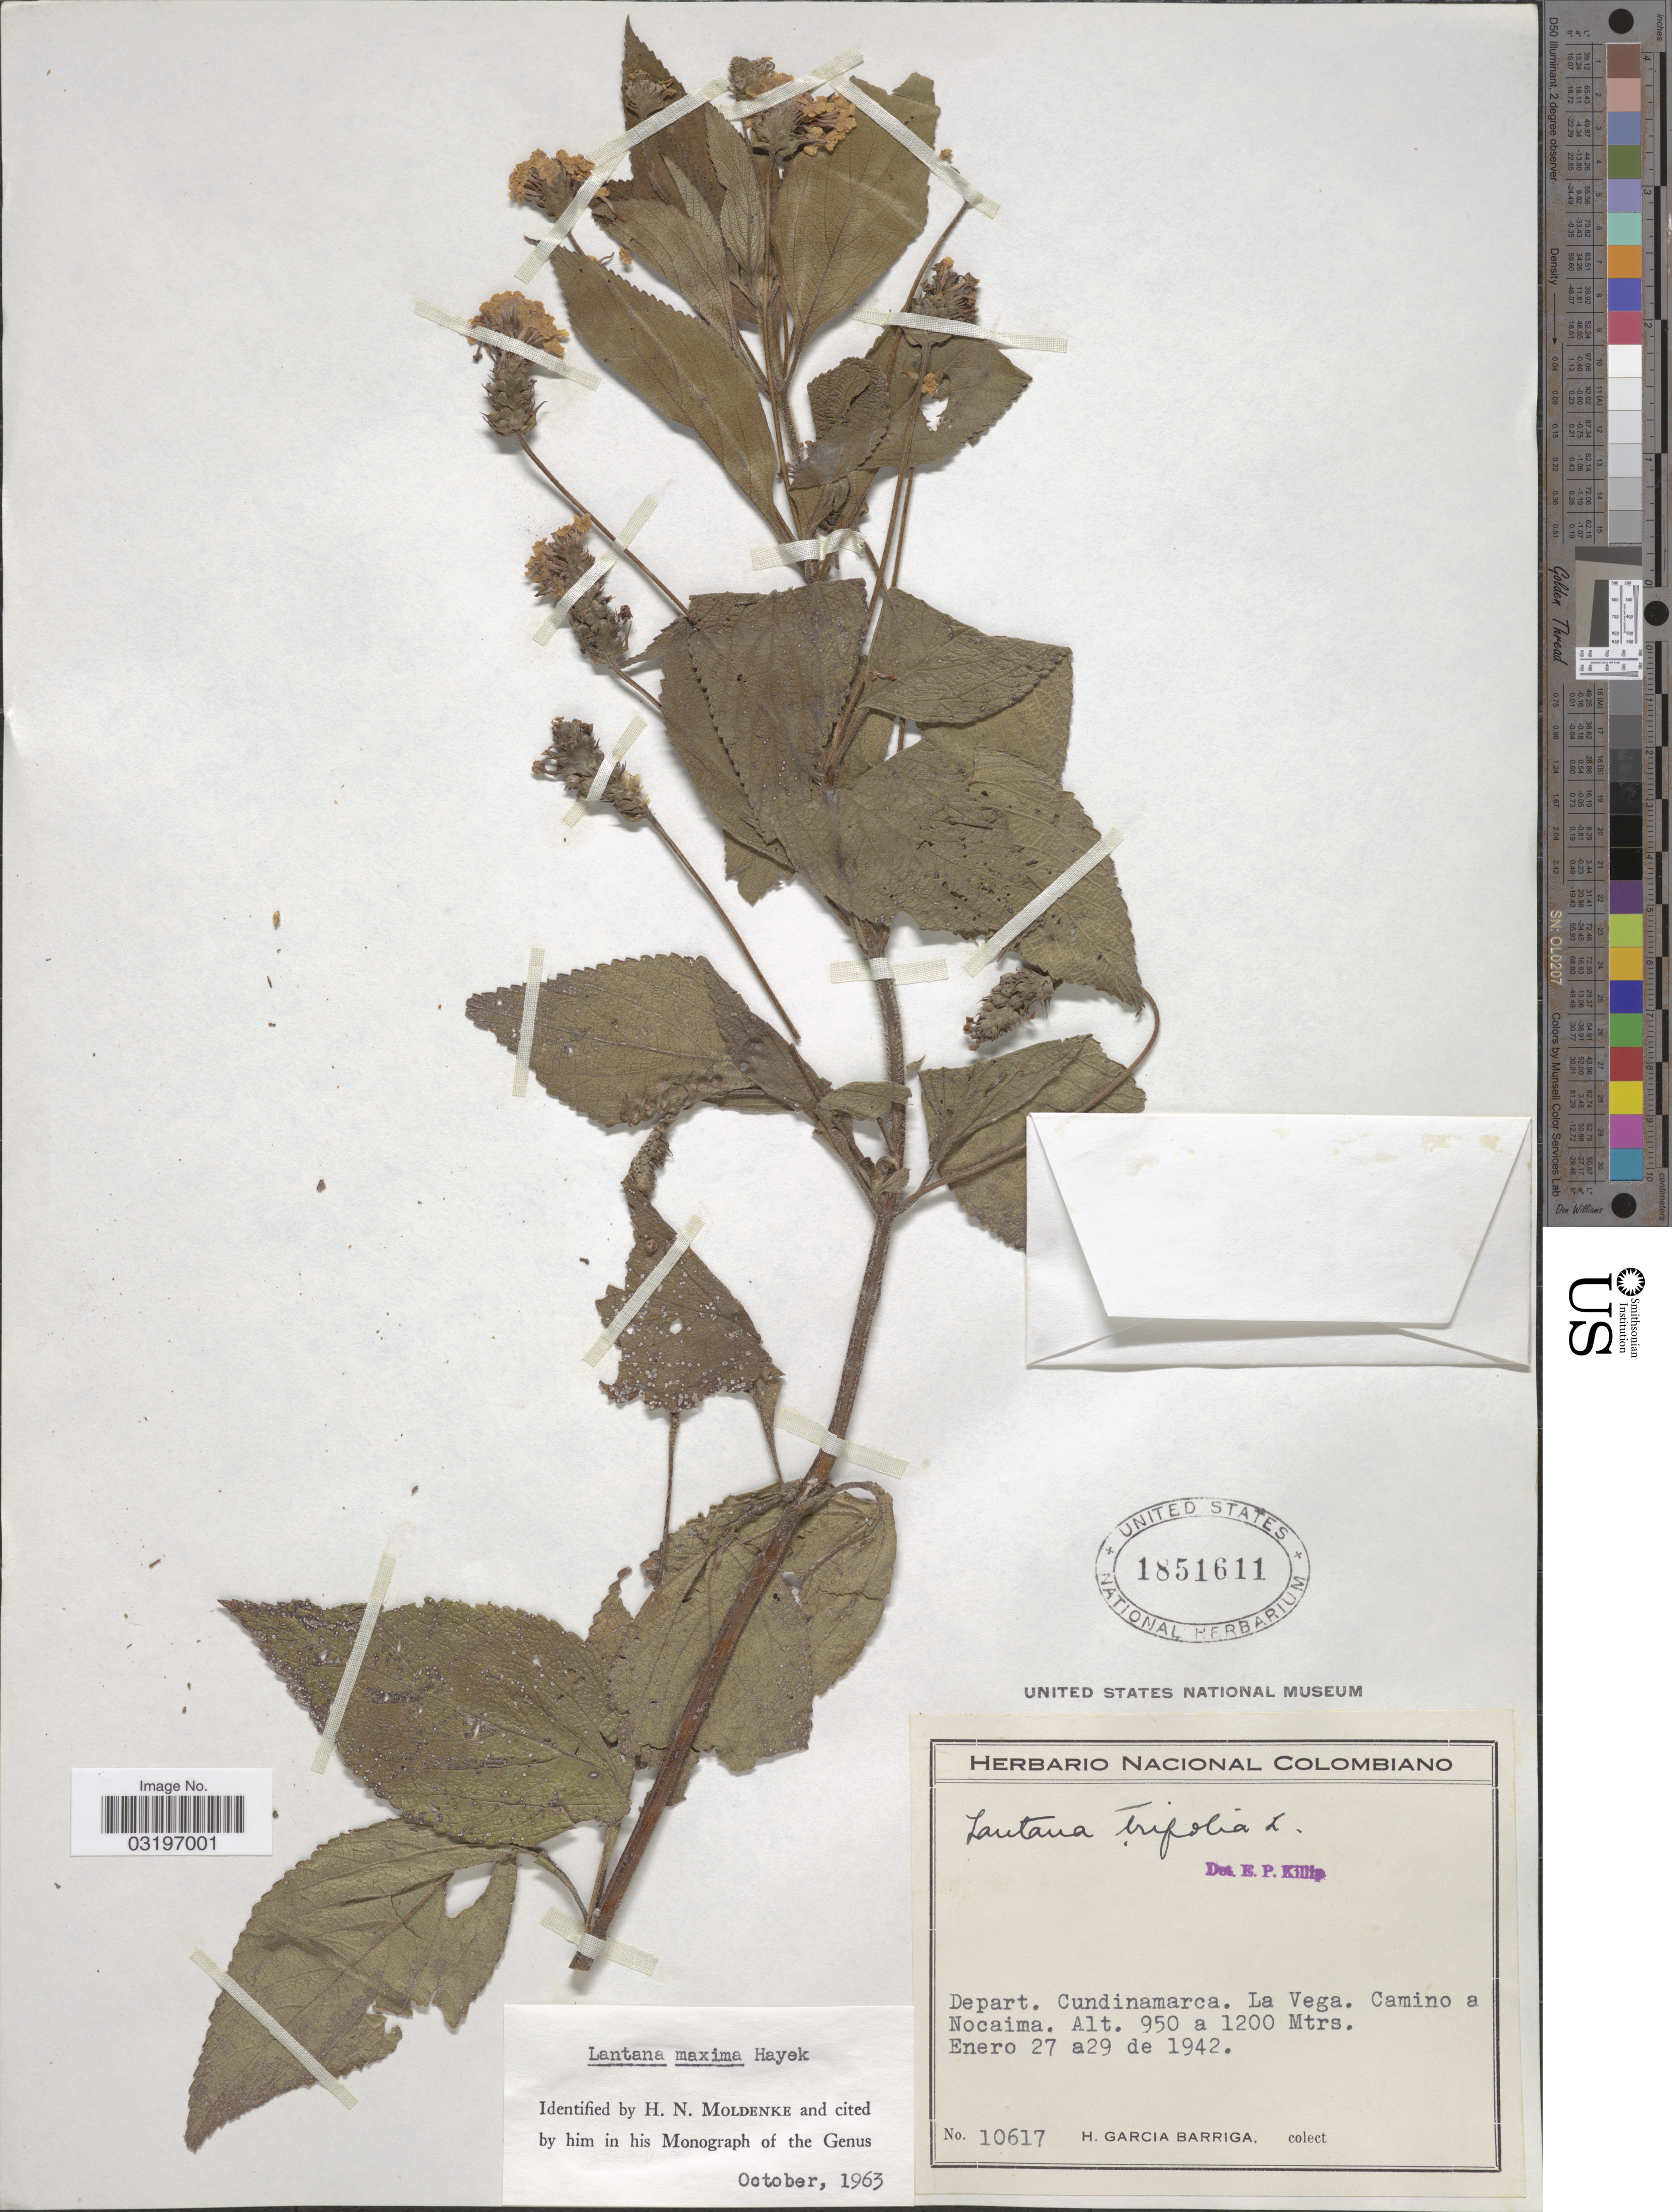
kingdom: Plantae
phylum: Tracheophyta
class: Magnoliopsida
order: Lamiales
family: Verbenaceae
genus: Lantana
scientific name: Lantana maxima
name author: Hayek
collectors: H. García Barriga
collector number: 10617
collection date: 1942-01-27/1942-01-29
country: Colombia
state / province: Cundinamarca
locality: Depart. Cundinamarca. La Vega. Camino a Nocaima.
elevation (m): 950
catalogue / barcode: US 1851611